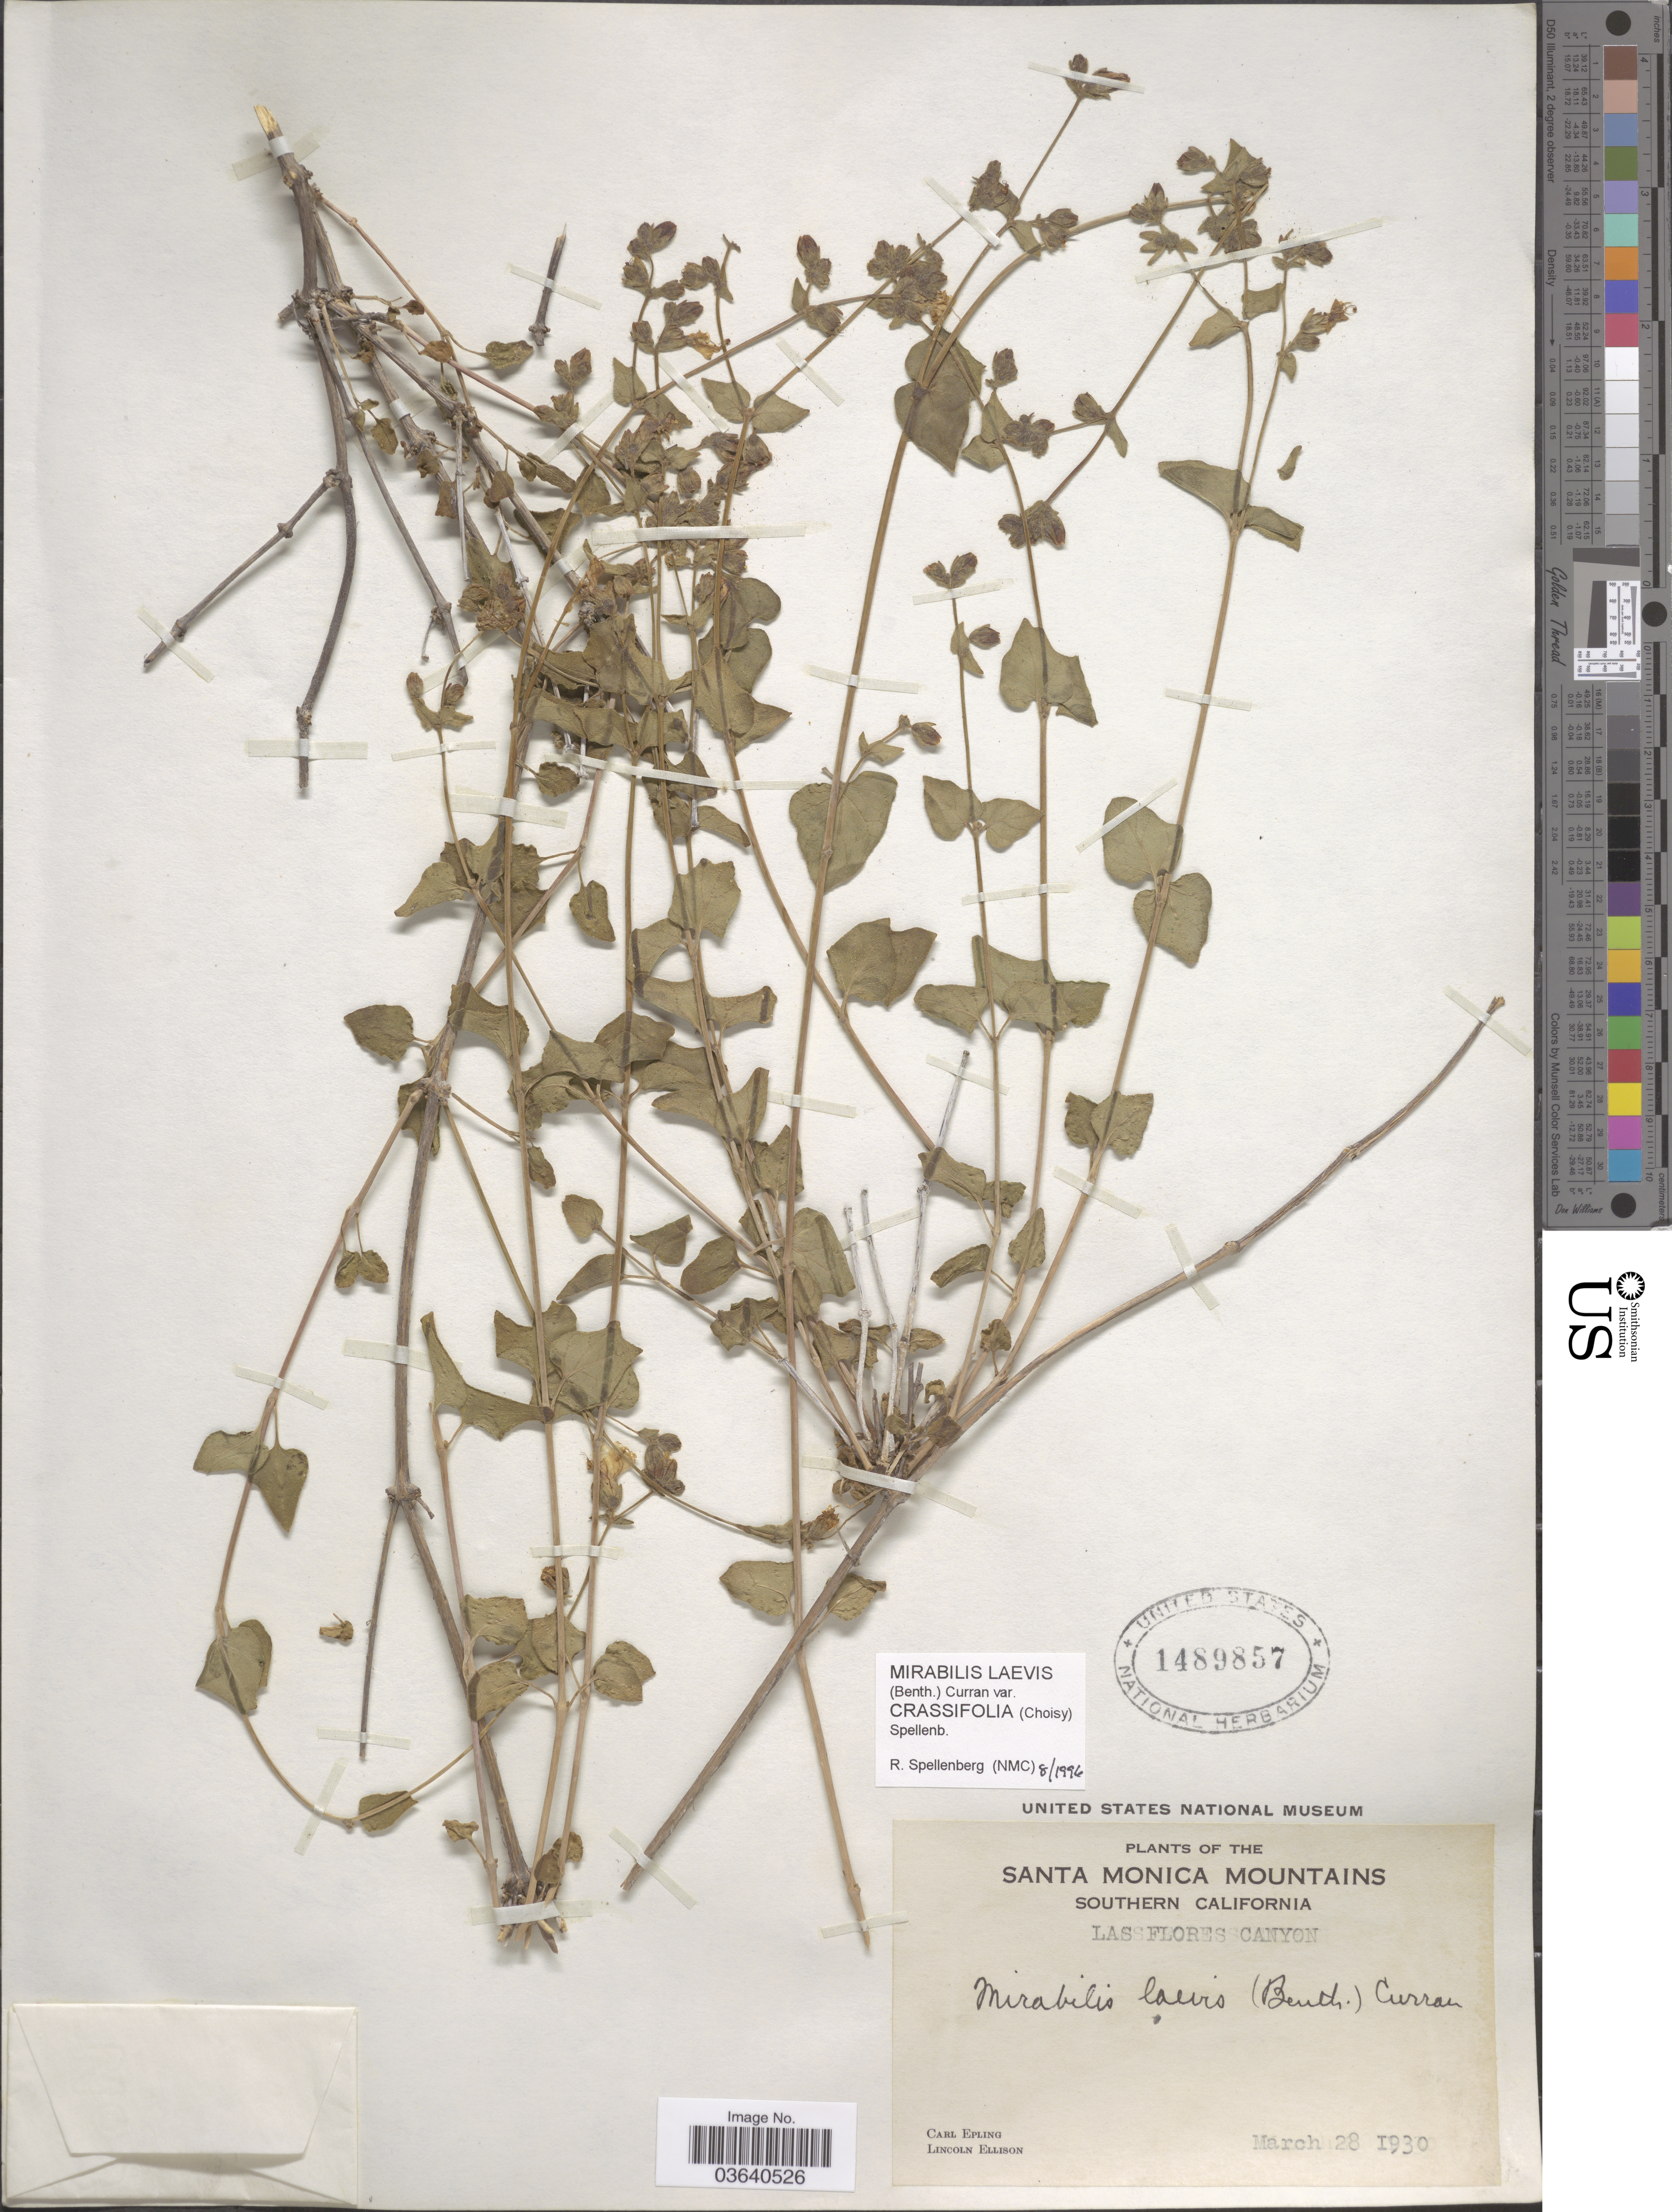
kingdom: Plantae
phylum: Tracheophyta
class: Magnoliopsida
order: Caryophyllales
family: Nyctaginaceae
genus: Mirabilis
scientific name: Mirabilis laevis var. crassifolia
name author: (Choisy) Spellenb.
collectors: C. C. Epling & L. Ellison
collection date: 1930-03-28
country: United States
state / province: California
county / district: Los Angeles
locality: Santa Monica Mountains. Southern California. Las Flores Canyon.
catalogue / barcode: US 1489857